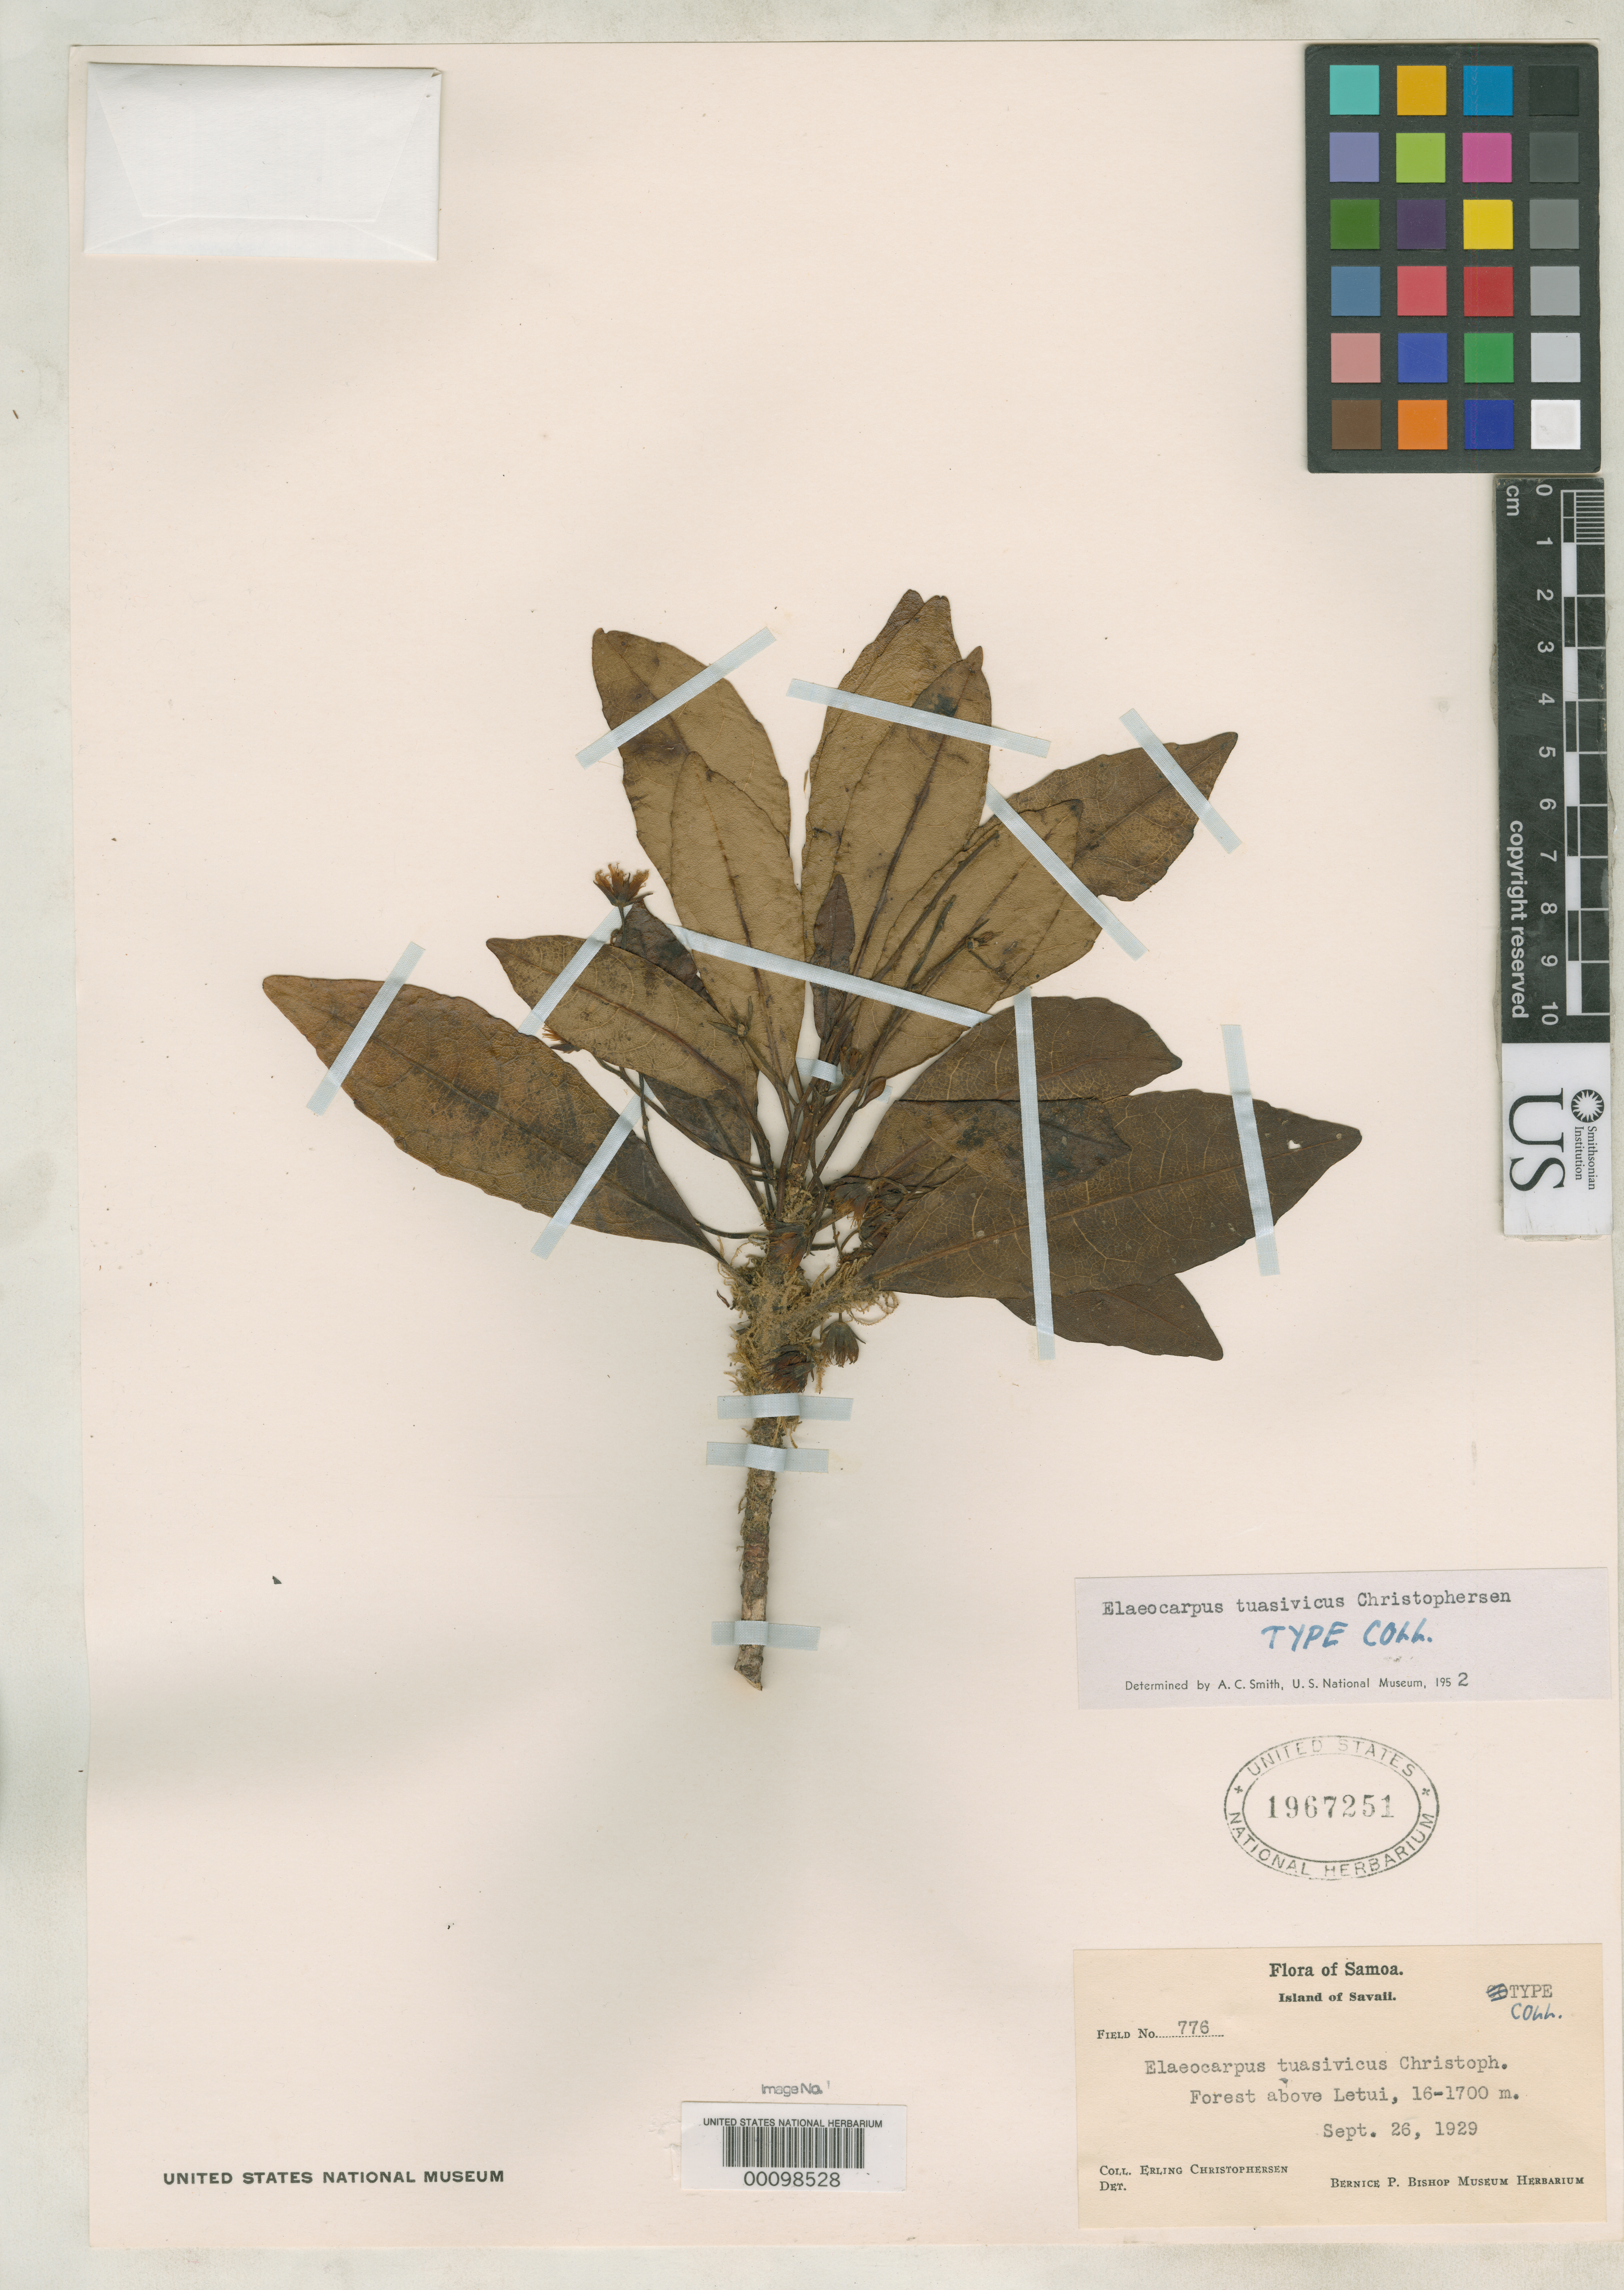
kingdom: Plantae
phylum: Tracheophyta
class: Magnoliopsida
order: Oxalidales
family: Elaeocarpaceae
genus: Elaeocarpus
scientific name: Elaeocarpus tuasivicus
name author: Christoph.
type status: Isotype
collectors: E. Christophersen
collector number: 776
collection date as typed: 26 Sep 1929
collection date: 1929-09-26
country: Samoa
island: Savai'i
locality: Above Letiu. [Western Samoa]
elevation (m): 1600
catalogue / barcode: US 1967251